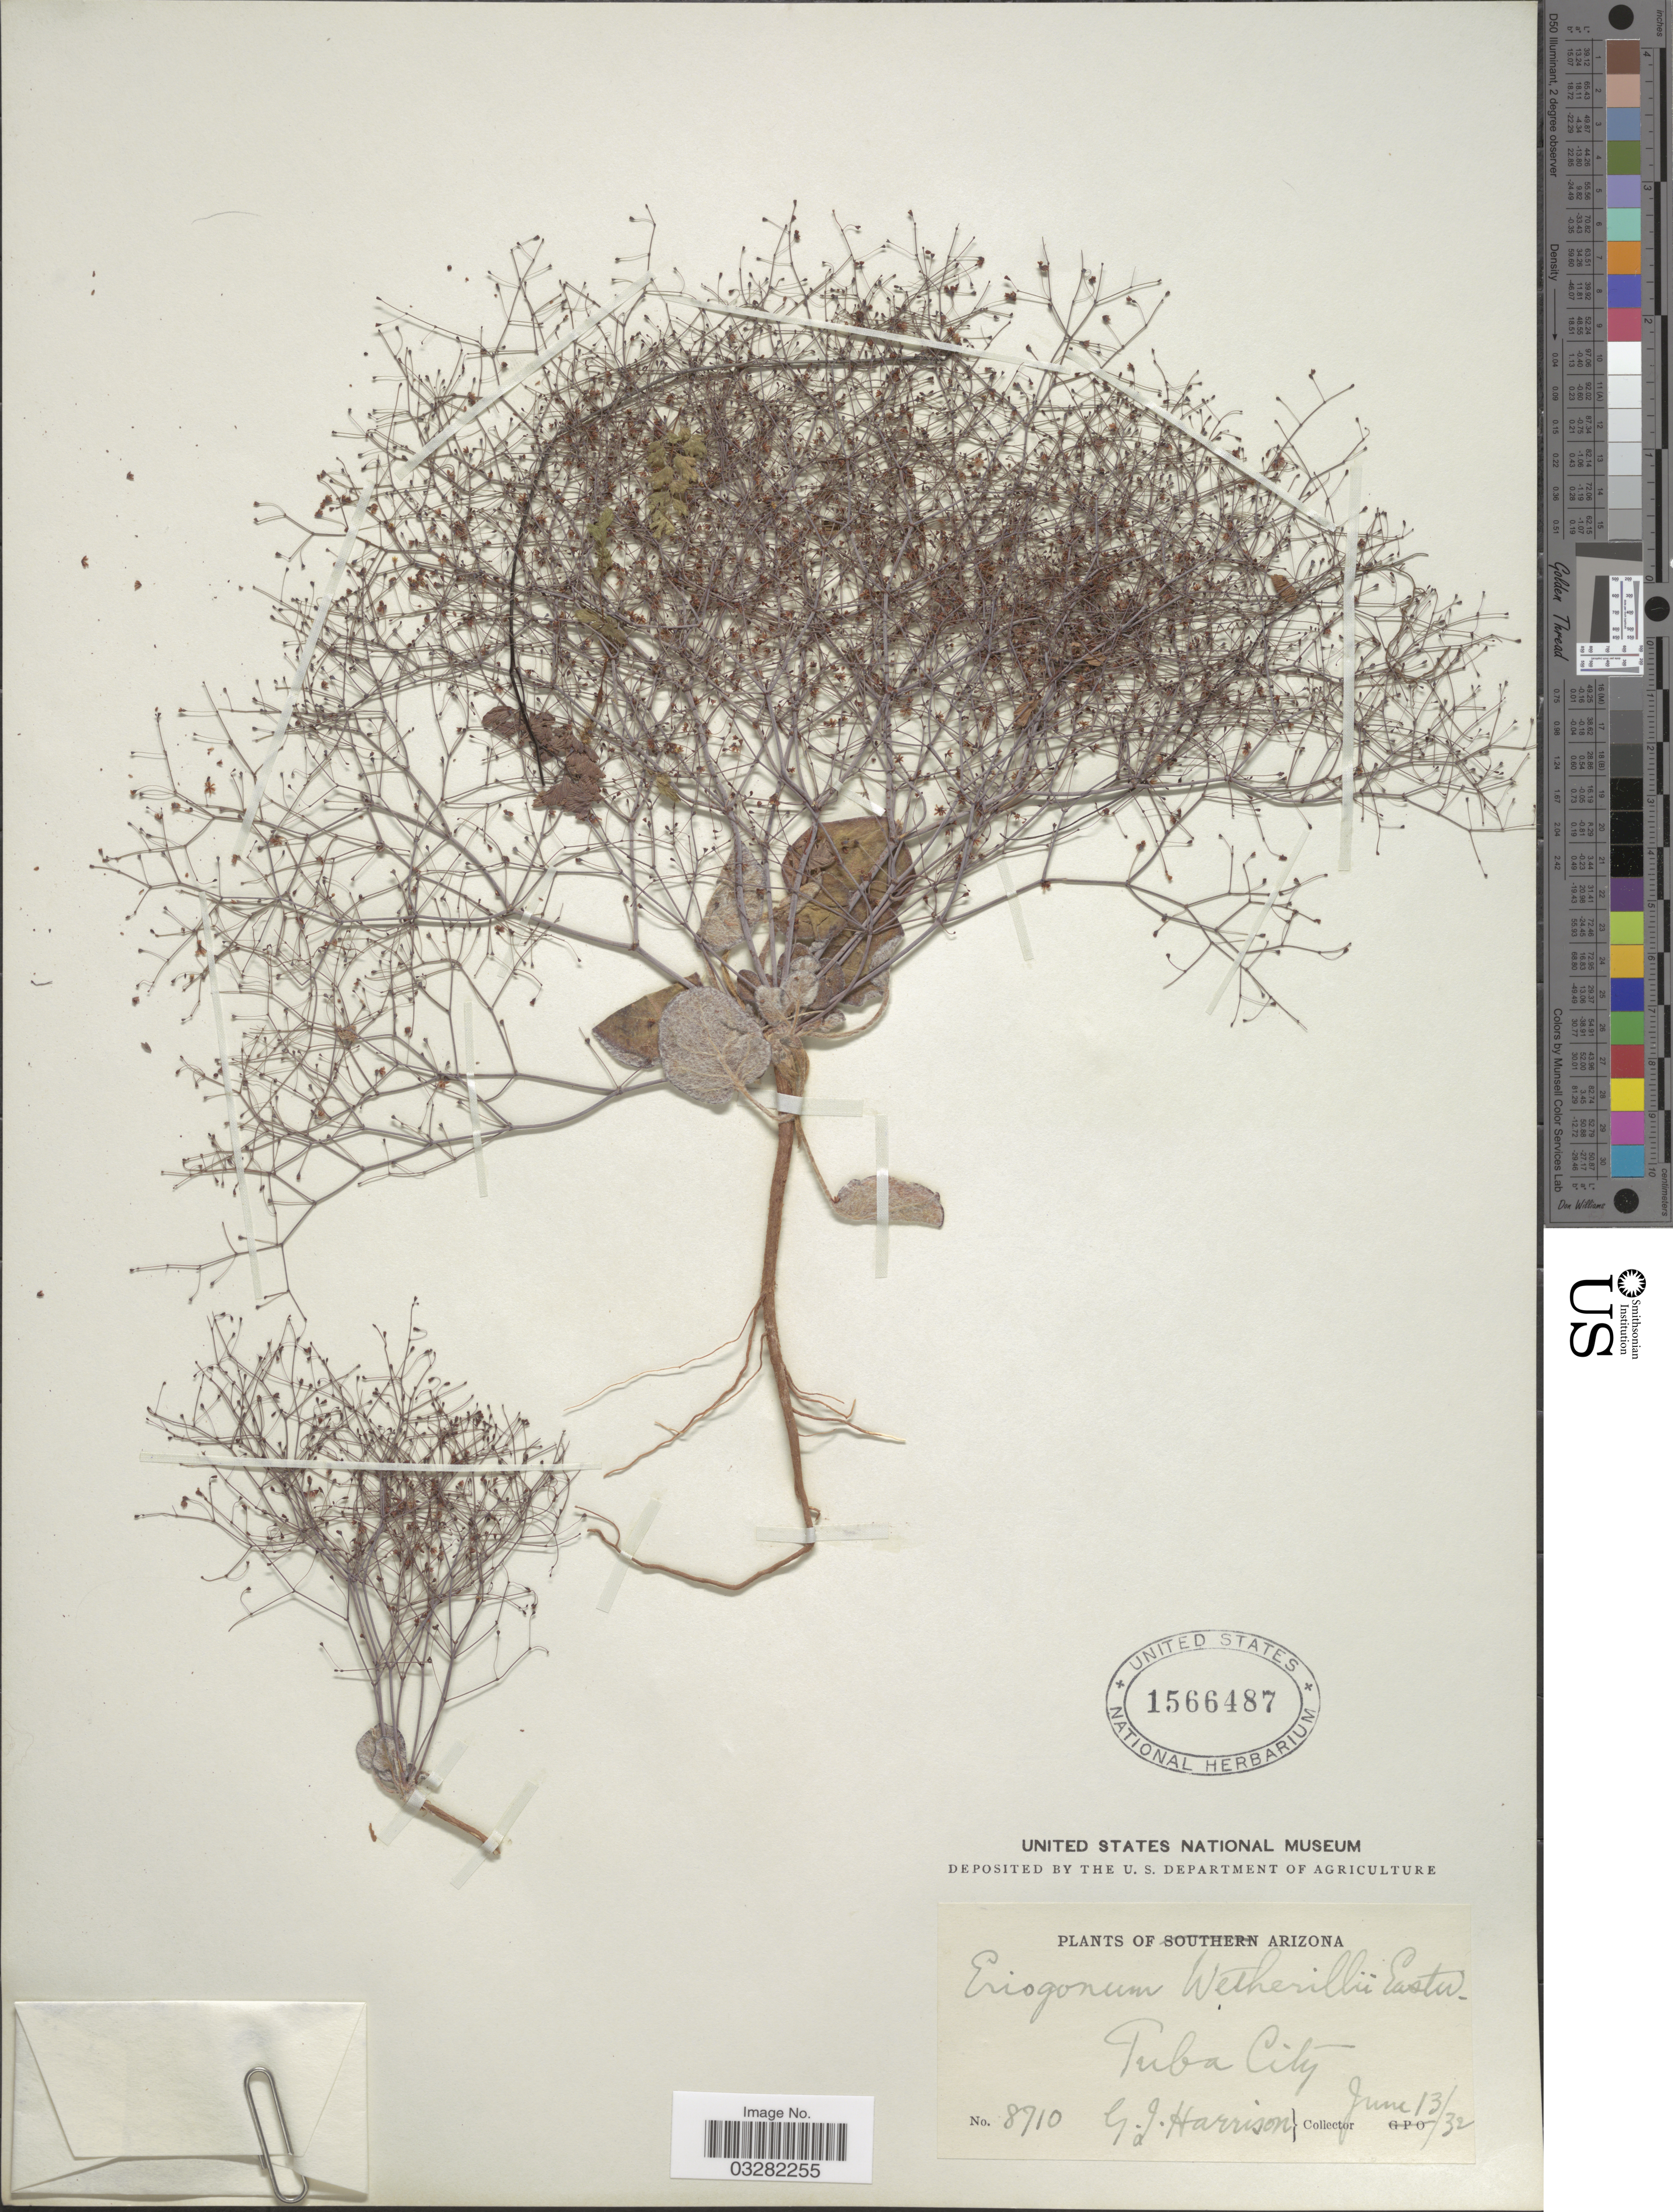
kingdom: Plantae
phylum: Tracheophyta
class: Magnoliopsida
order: Caryophyllales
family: Polygonaceae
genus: Eriogonum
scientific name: Eriogonum wetherillii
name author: Eastw.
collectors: G. J. Harrison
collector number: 8710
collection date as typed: Transcribed d/m/y: 13/6/32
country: United States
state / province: Arizona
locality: Tuba City.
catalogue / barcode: US 1566487